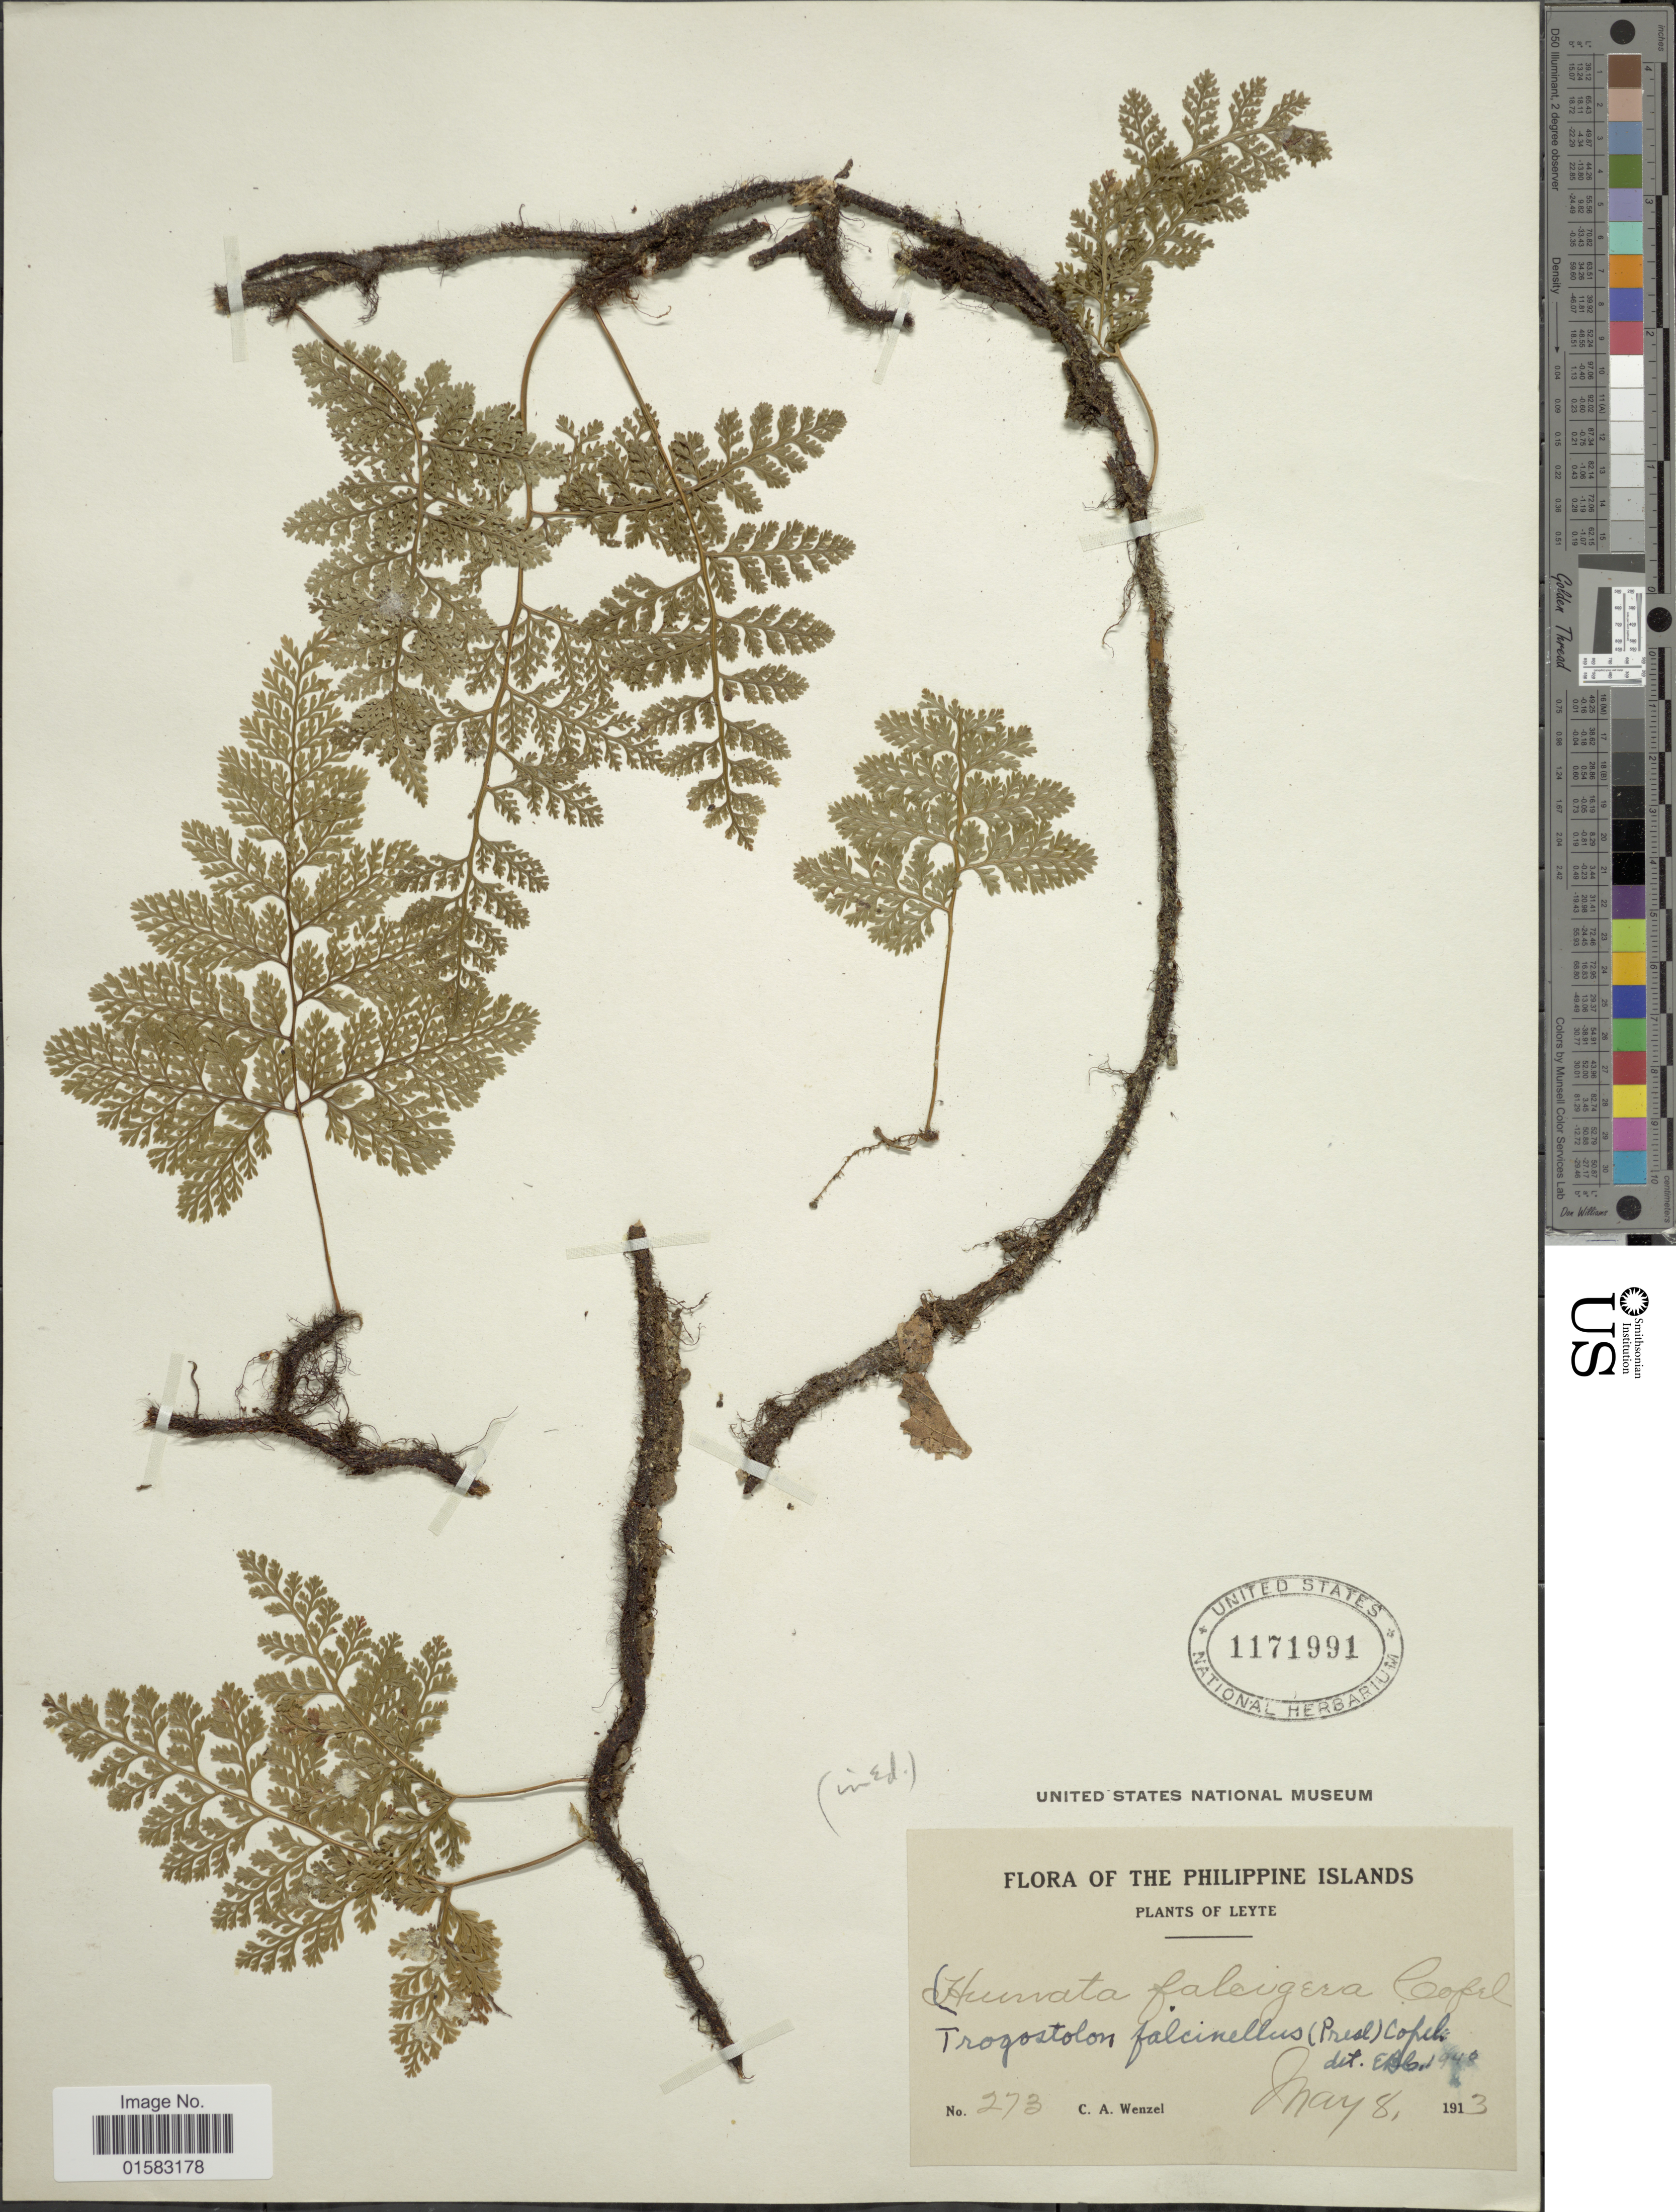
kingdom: Plantae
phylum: Tracheophyta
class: Polypodiopsida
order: Polypodiales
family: Davalliaceae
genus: Davallia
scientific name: Davallia falcinella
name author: C. Presl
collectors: C. Wenzel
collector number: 273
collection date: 1913-05-08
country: Philippines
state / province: Eastern Visayas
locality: Leyte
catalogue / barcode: US 1171991